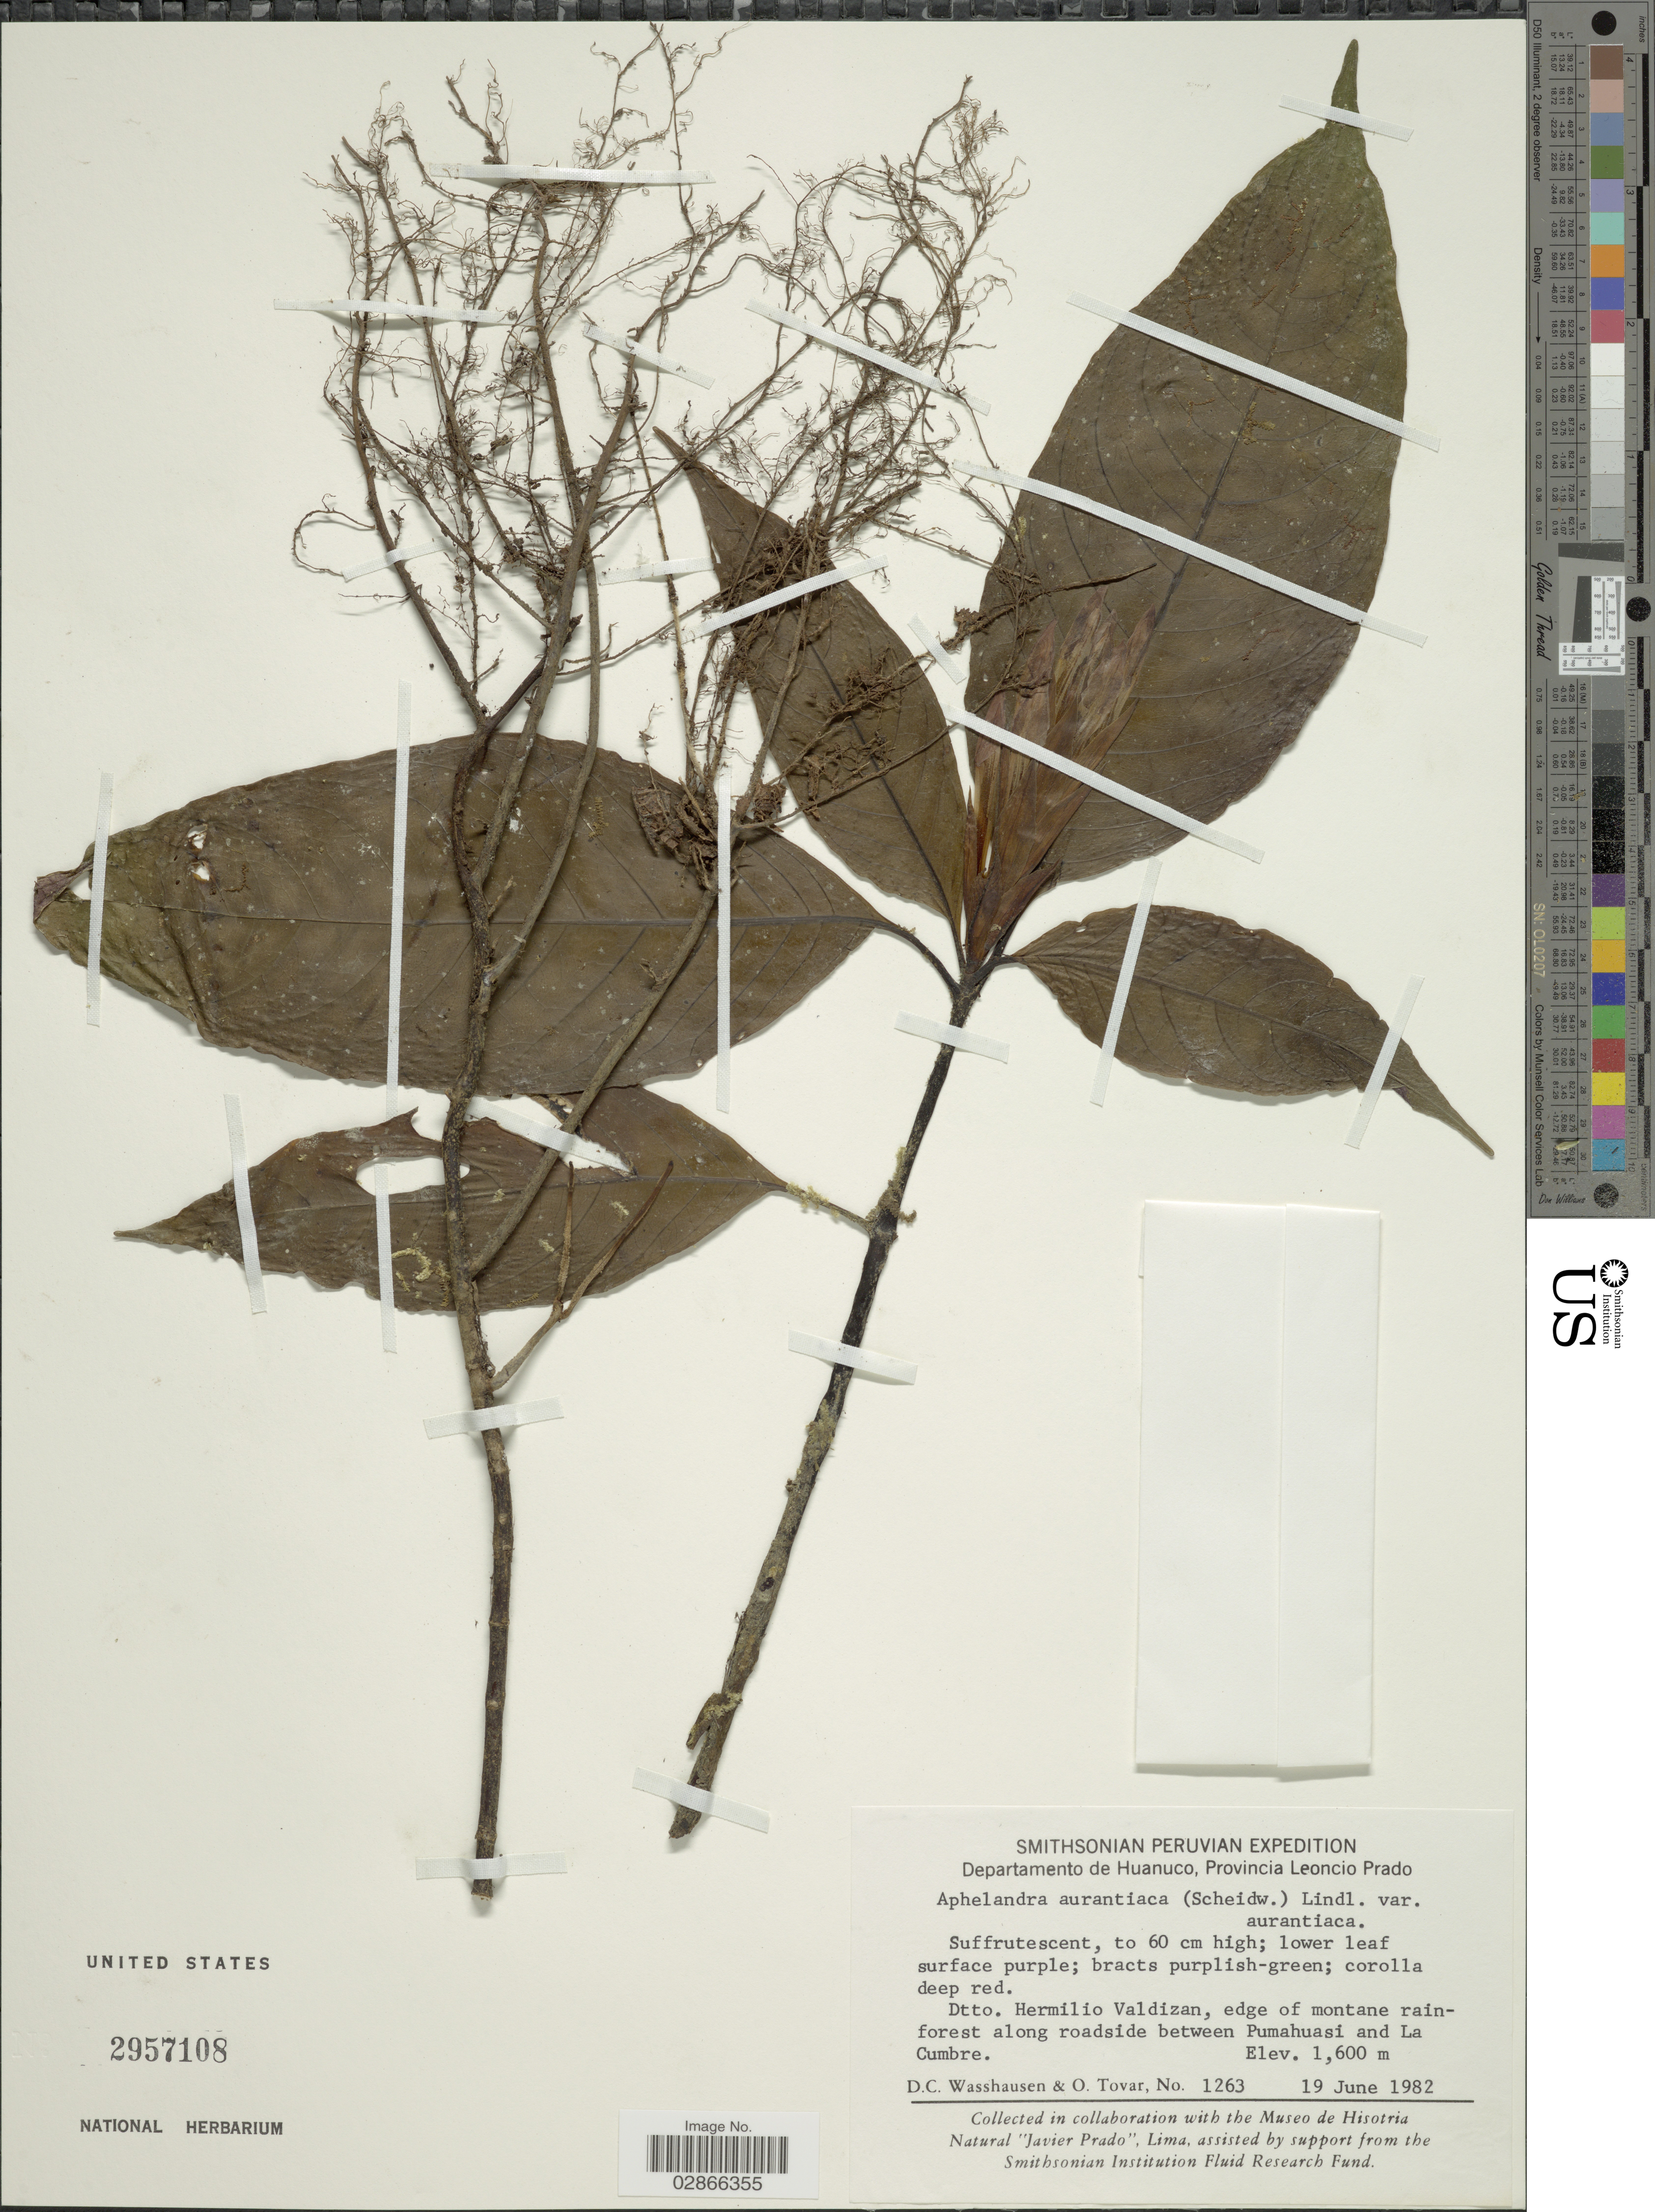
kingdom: Plantae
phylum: Tracheophyta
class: Magnoliopsida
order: Lamiales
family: Acanthaceae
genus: Aphelandra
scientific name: Aphelandra aurantiaca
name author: (Scheidw.) Lindl.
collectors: D. C. Wasshausen & Ó. Tovar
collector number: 1263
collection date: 1982-06-19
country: Peru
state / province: Huánuco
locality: Departamento de Huanuco, Provincia Leoncio Prado. Dtto. Hermilio Valdizan, edge of montane rainforest along roadside between Pumahuasi and La Cumbre.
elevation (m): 1600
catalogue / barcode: US 2957108